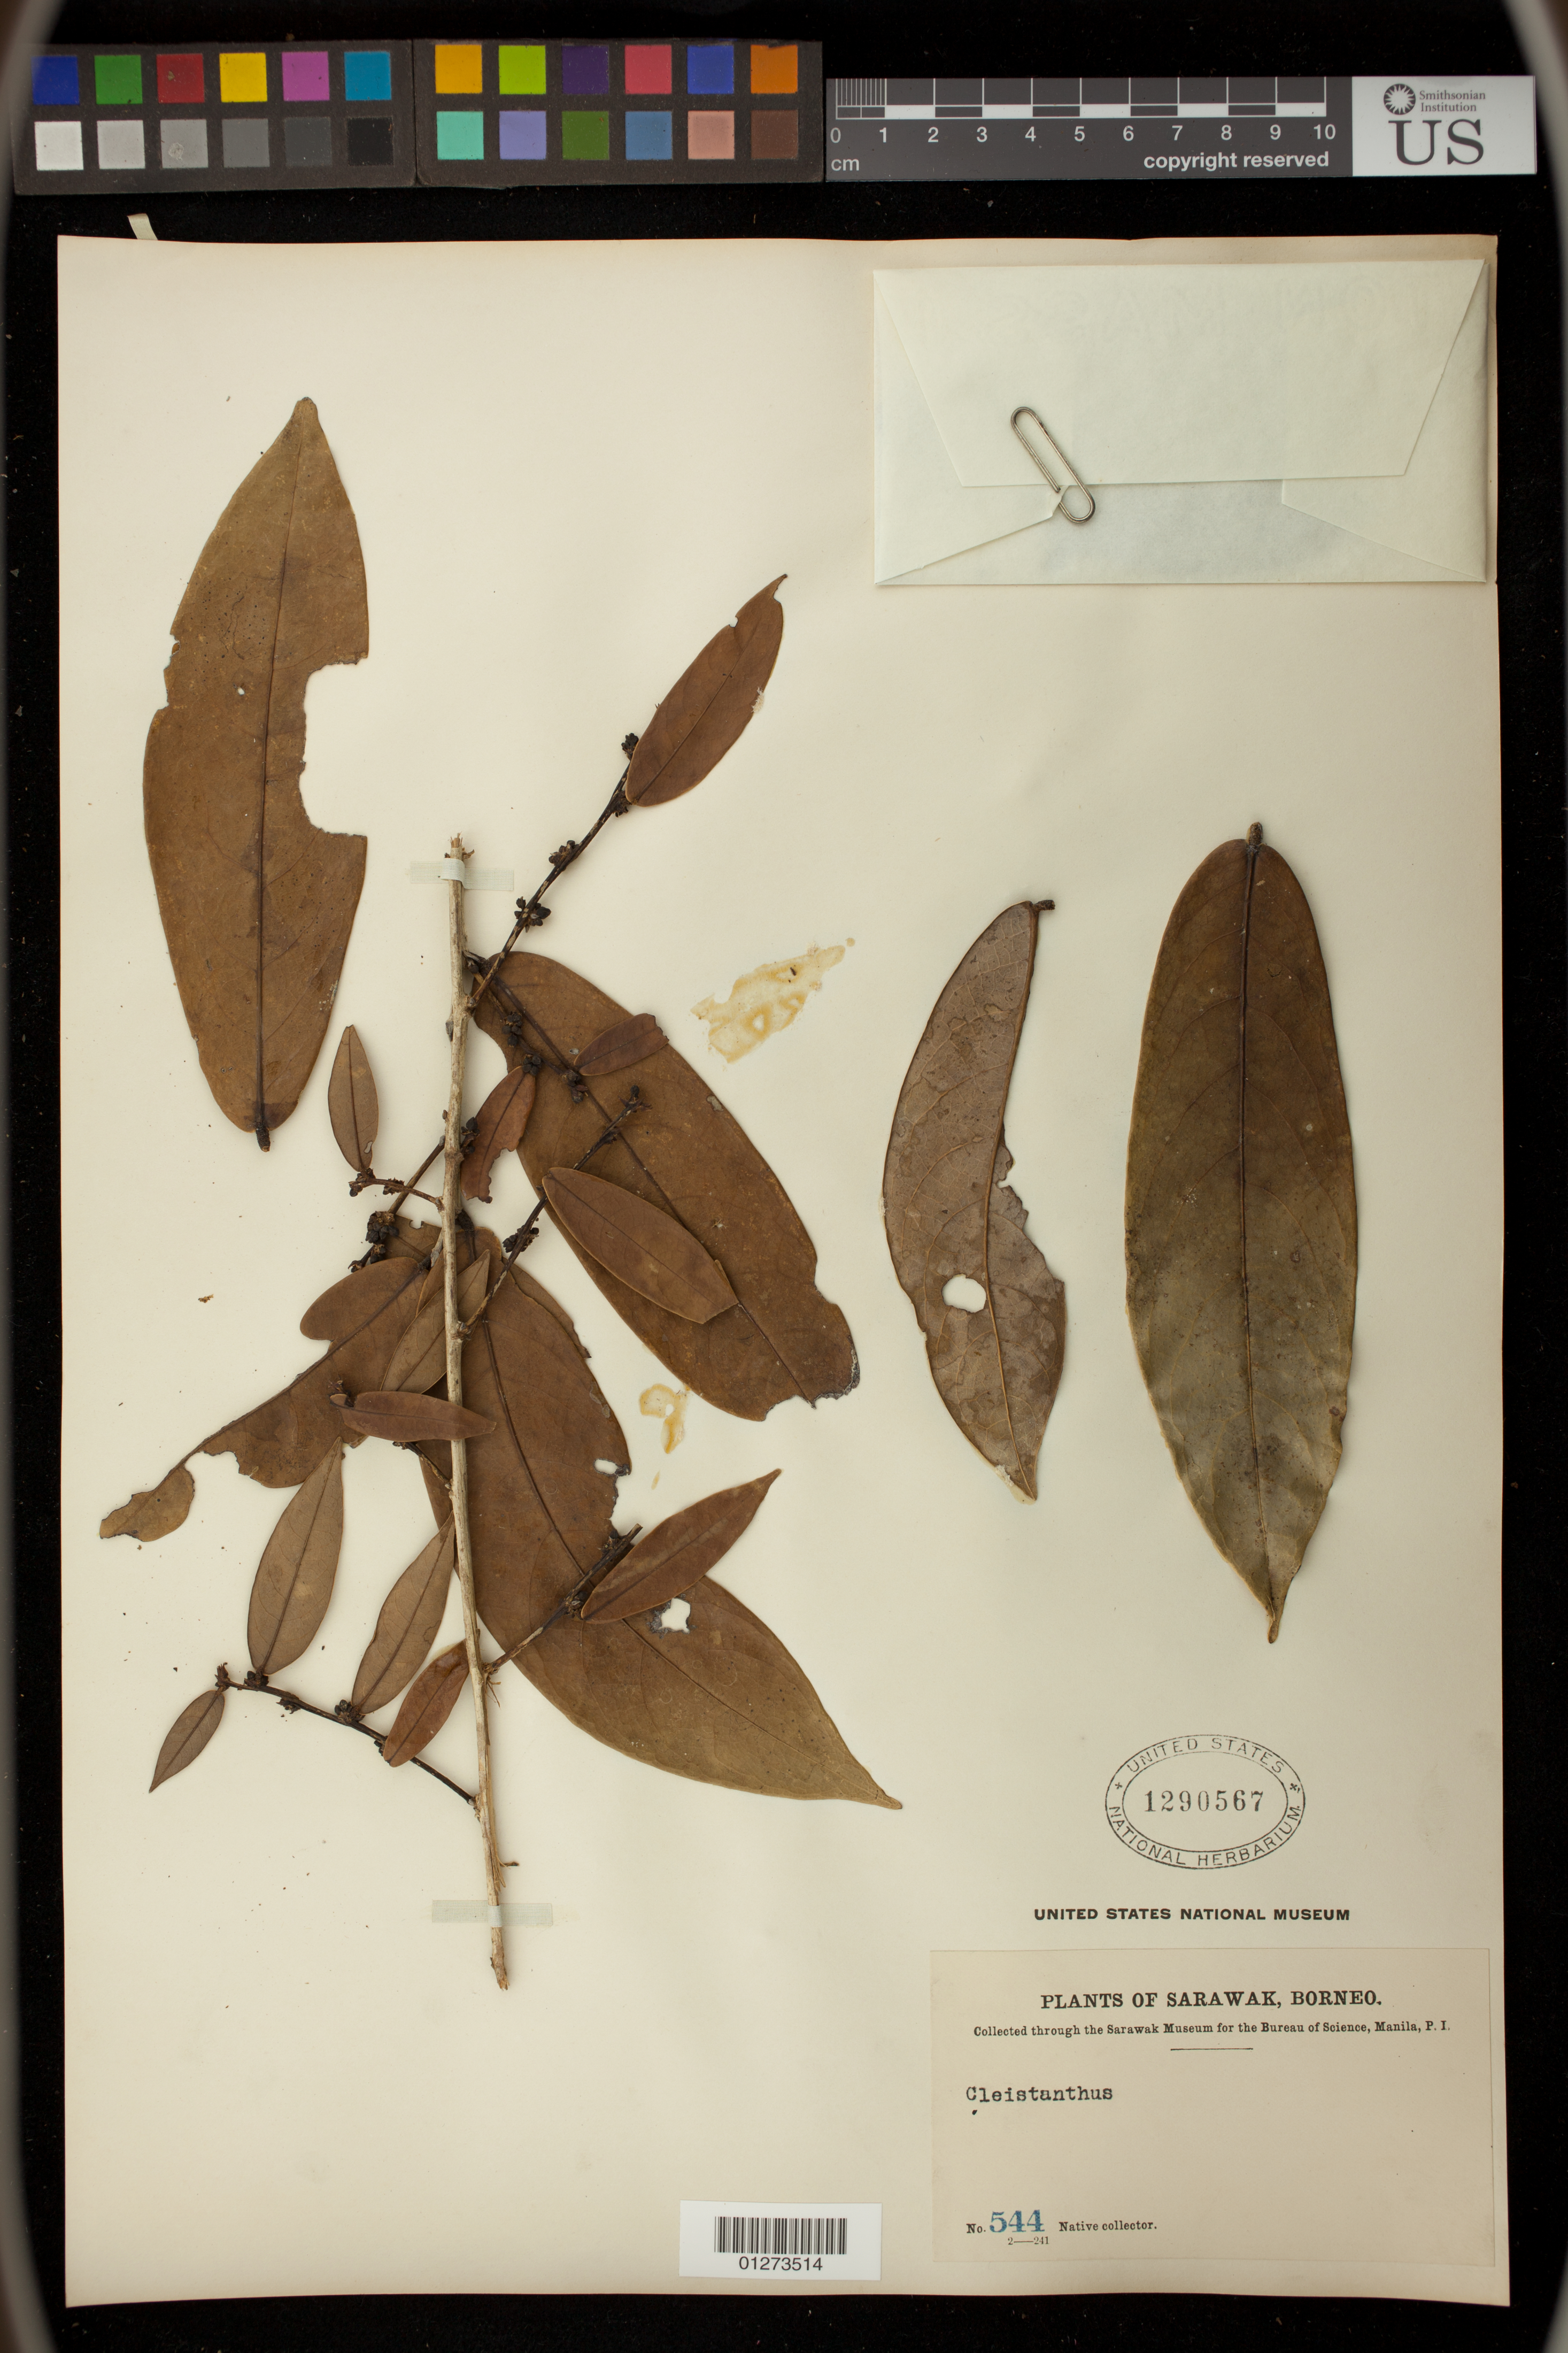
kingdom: Plantae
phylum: Tracheophyta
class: Magnoliopsida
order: Malpighiales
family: Phyllanthaceae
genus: Cleistanthus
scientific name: Cleistanthus sp.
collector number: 544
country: Malaysia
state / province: Sarawak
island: Borneo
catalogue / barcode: US 1290567